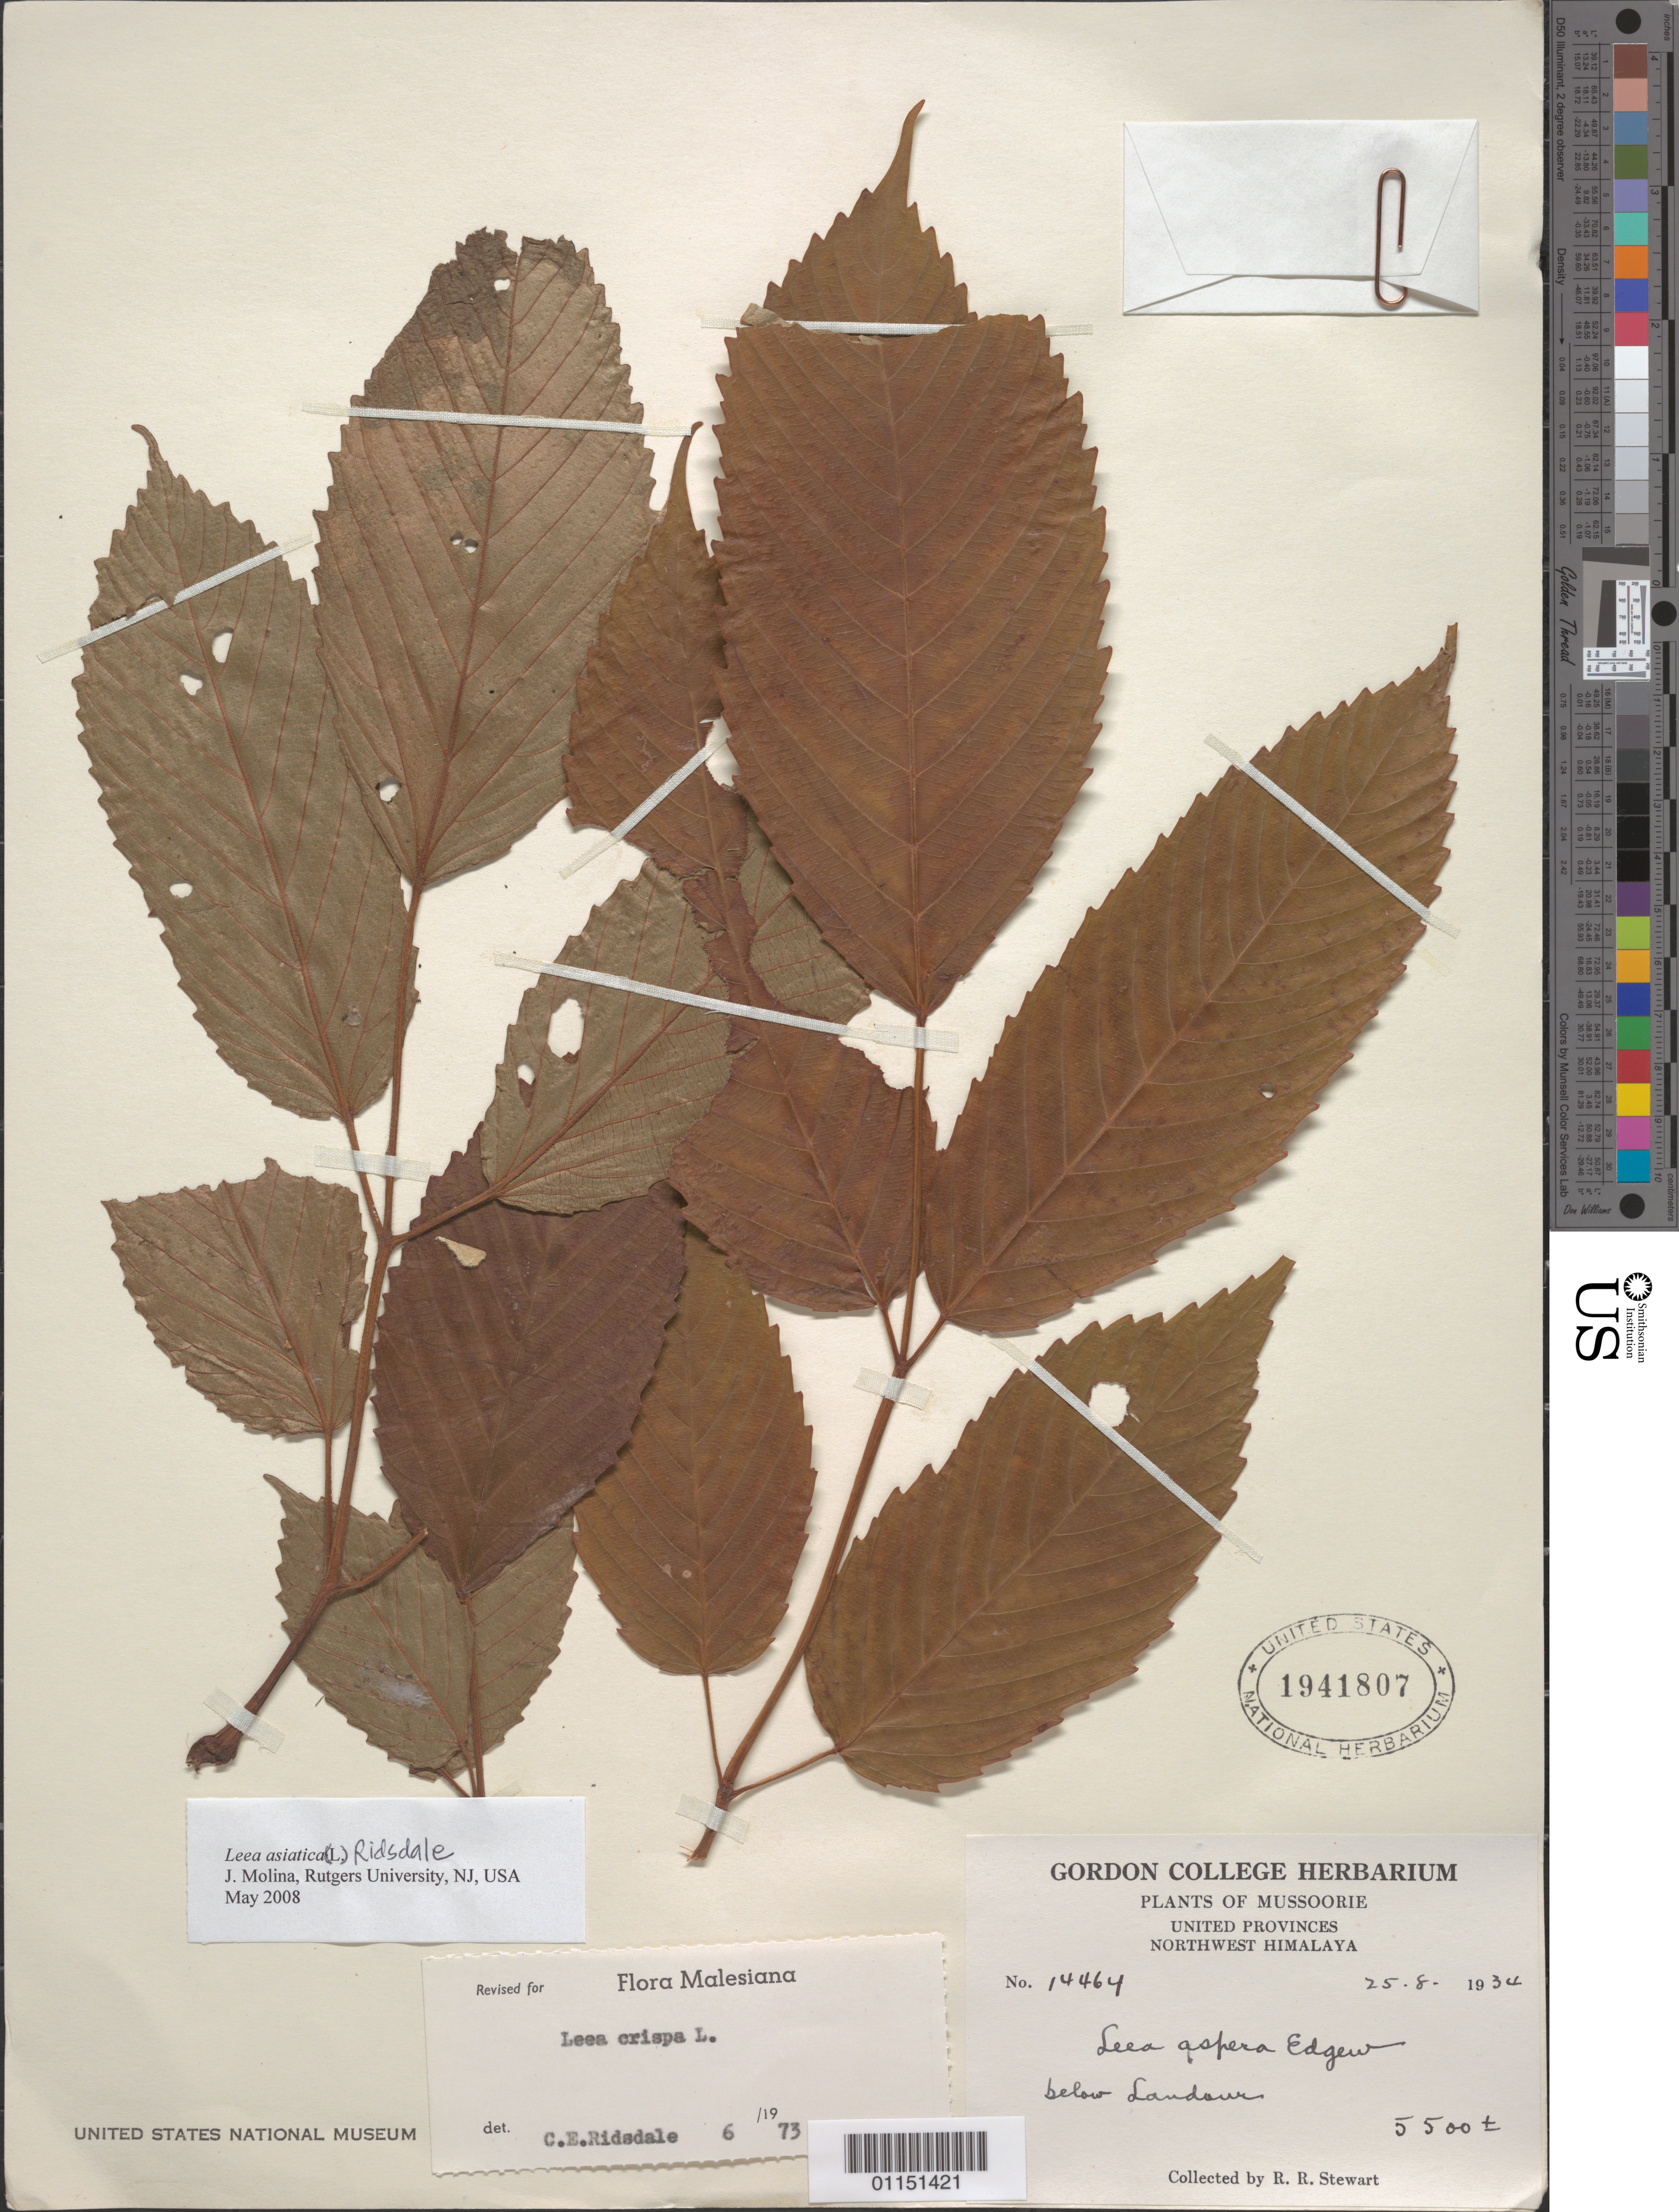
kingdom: Plantae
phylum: Tracheophyta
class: Magnoliopsida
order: Vitales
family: Vitaceae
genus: Leea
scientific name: Leea asiatica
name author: (L.) Ridsdale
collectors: R. R. Stewart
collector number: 14464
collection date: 1934-08-25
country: India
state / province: Uttarakhand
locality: Mussoorie. NW Himalaya.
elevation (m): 1676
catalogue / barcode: US 1941807